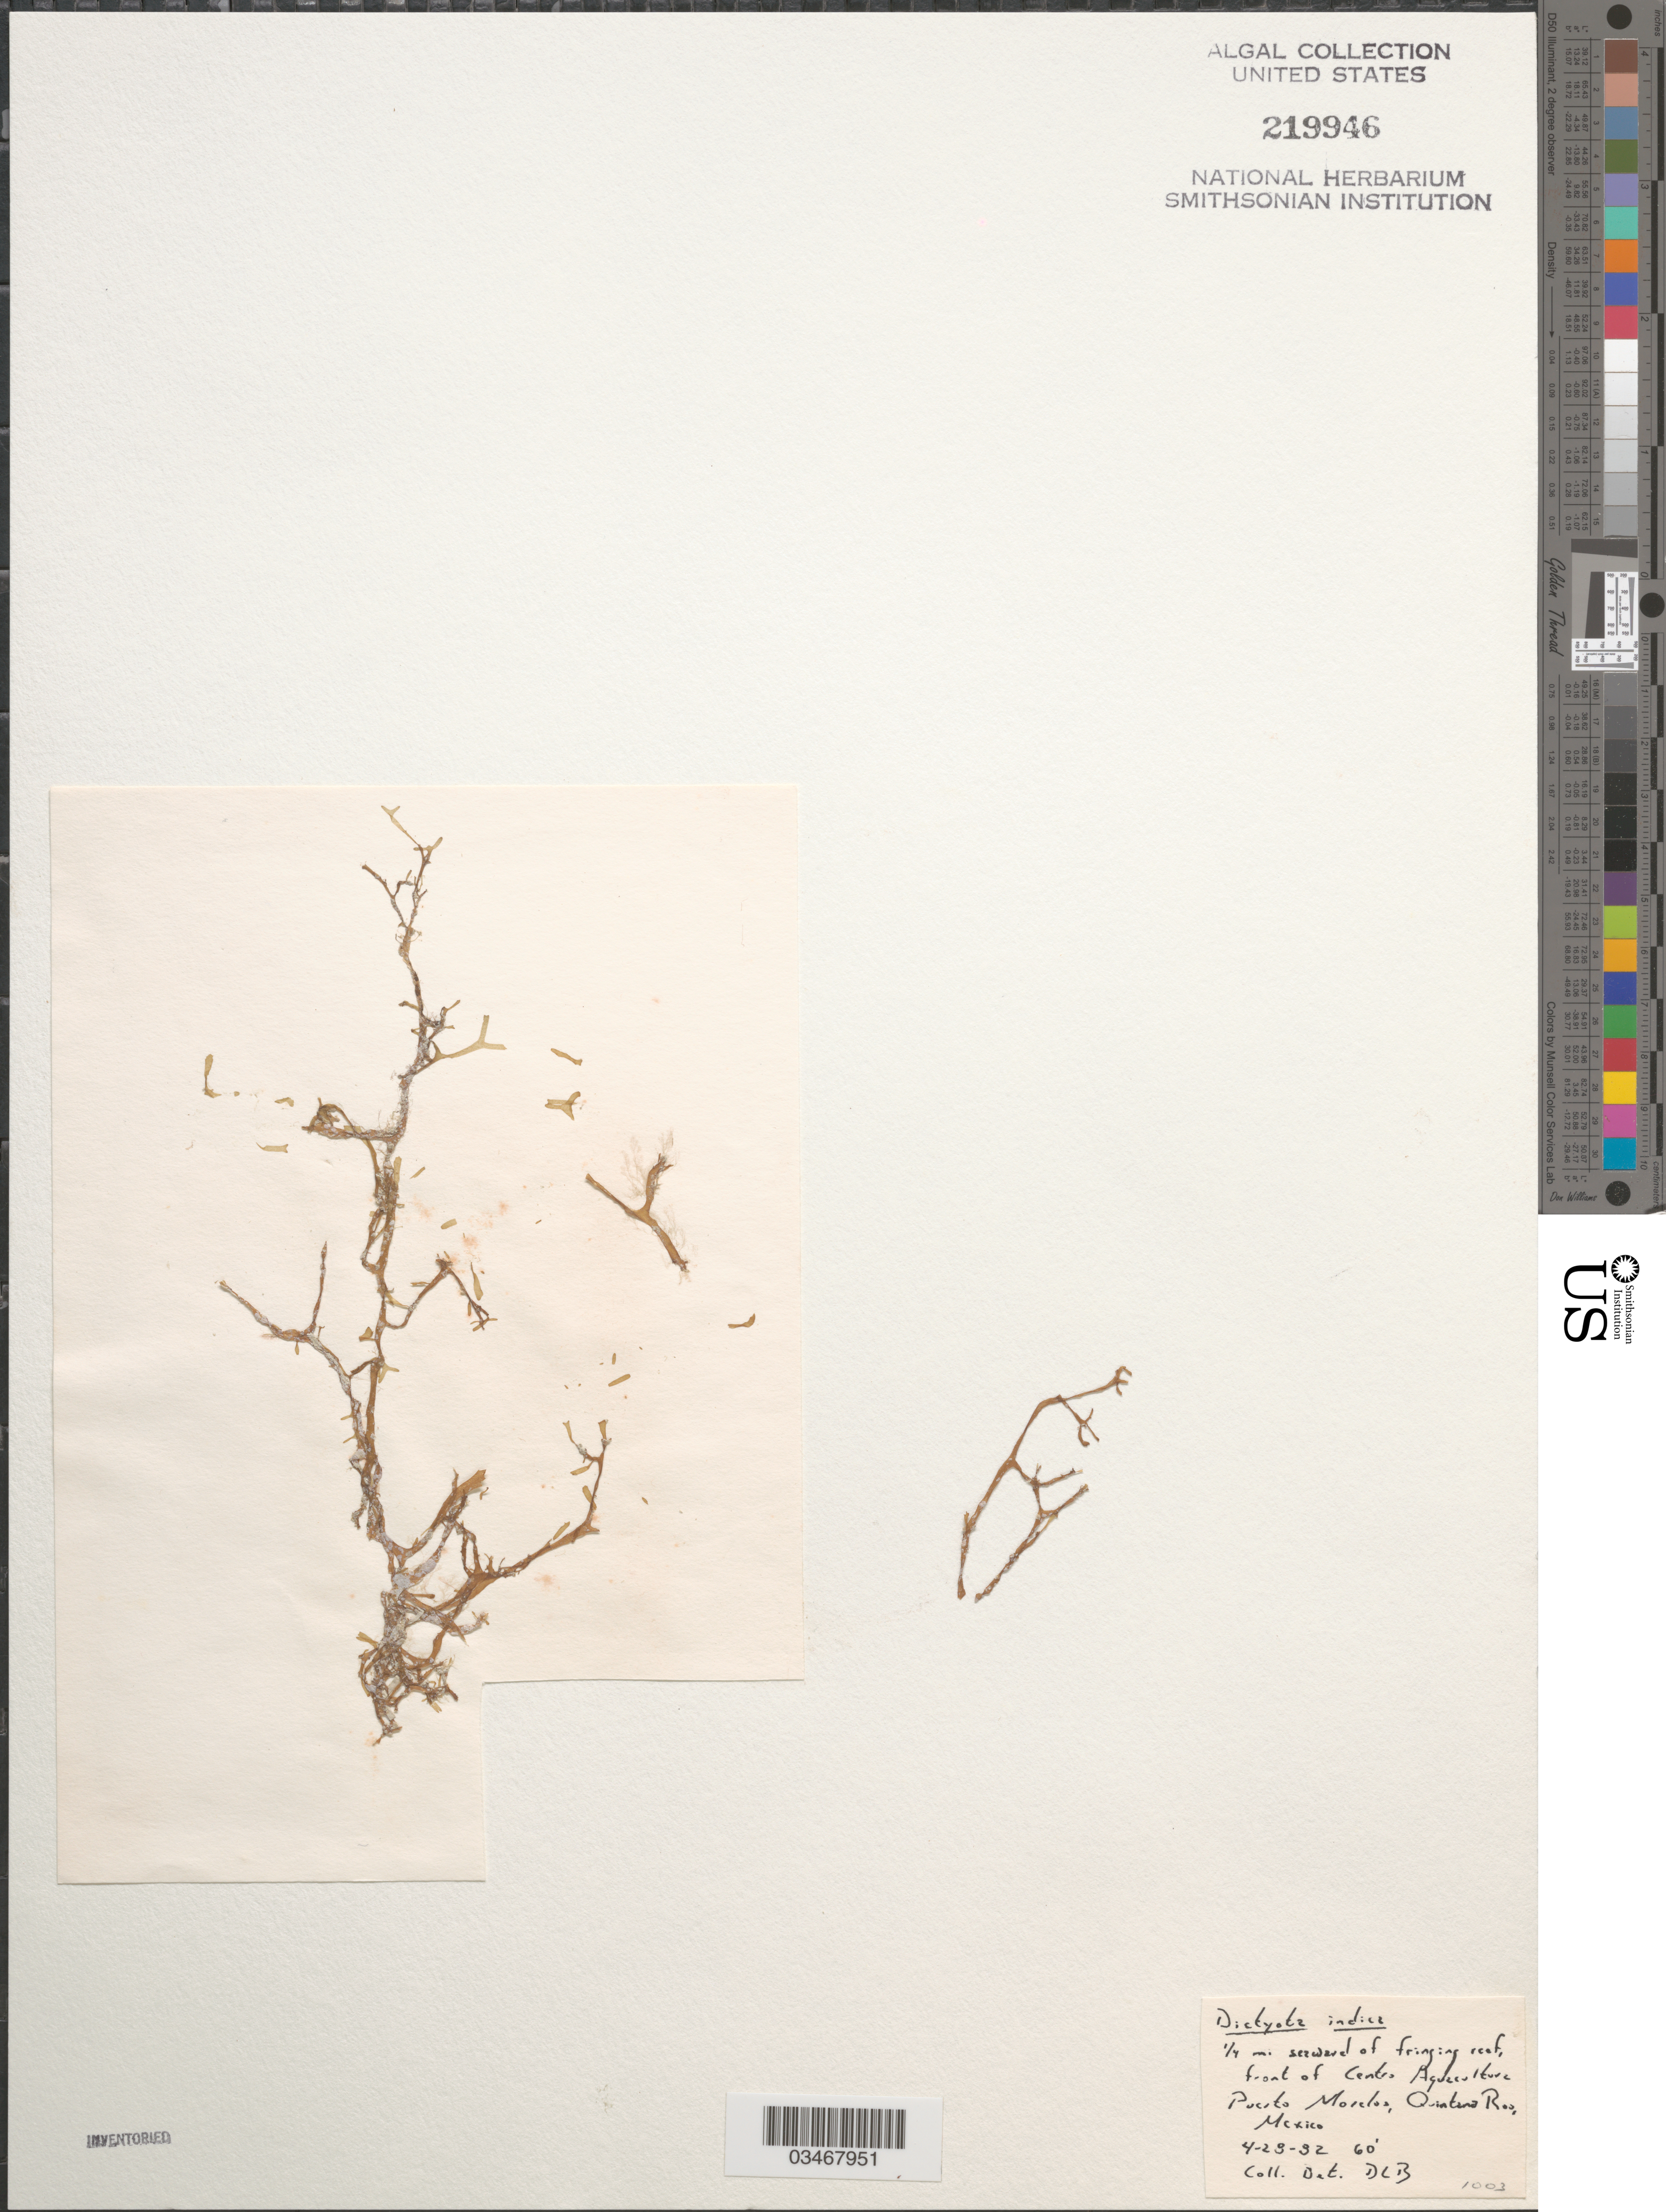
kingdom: Chromista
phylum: Ochrophyta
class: Phaeophyceae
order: Dictyotales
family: Dictyotaceae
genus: Dictyota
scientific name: Dictyota indica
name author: Anand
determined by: Ballantine, D. L.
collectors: D.L. Ballantine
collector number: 1003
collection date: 1982-04-28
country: Mexico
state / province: Quintana Roo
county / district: Puerto Morelos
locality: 1/4 mi seaward of fringing reef front of Centro Aquacultura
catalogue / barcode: US 219946